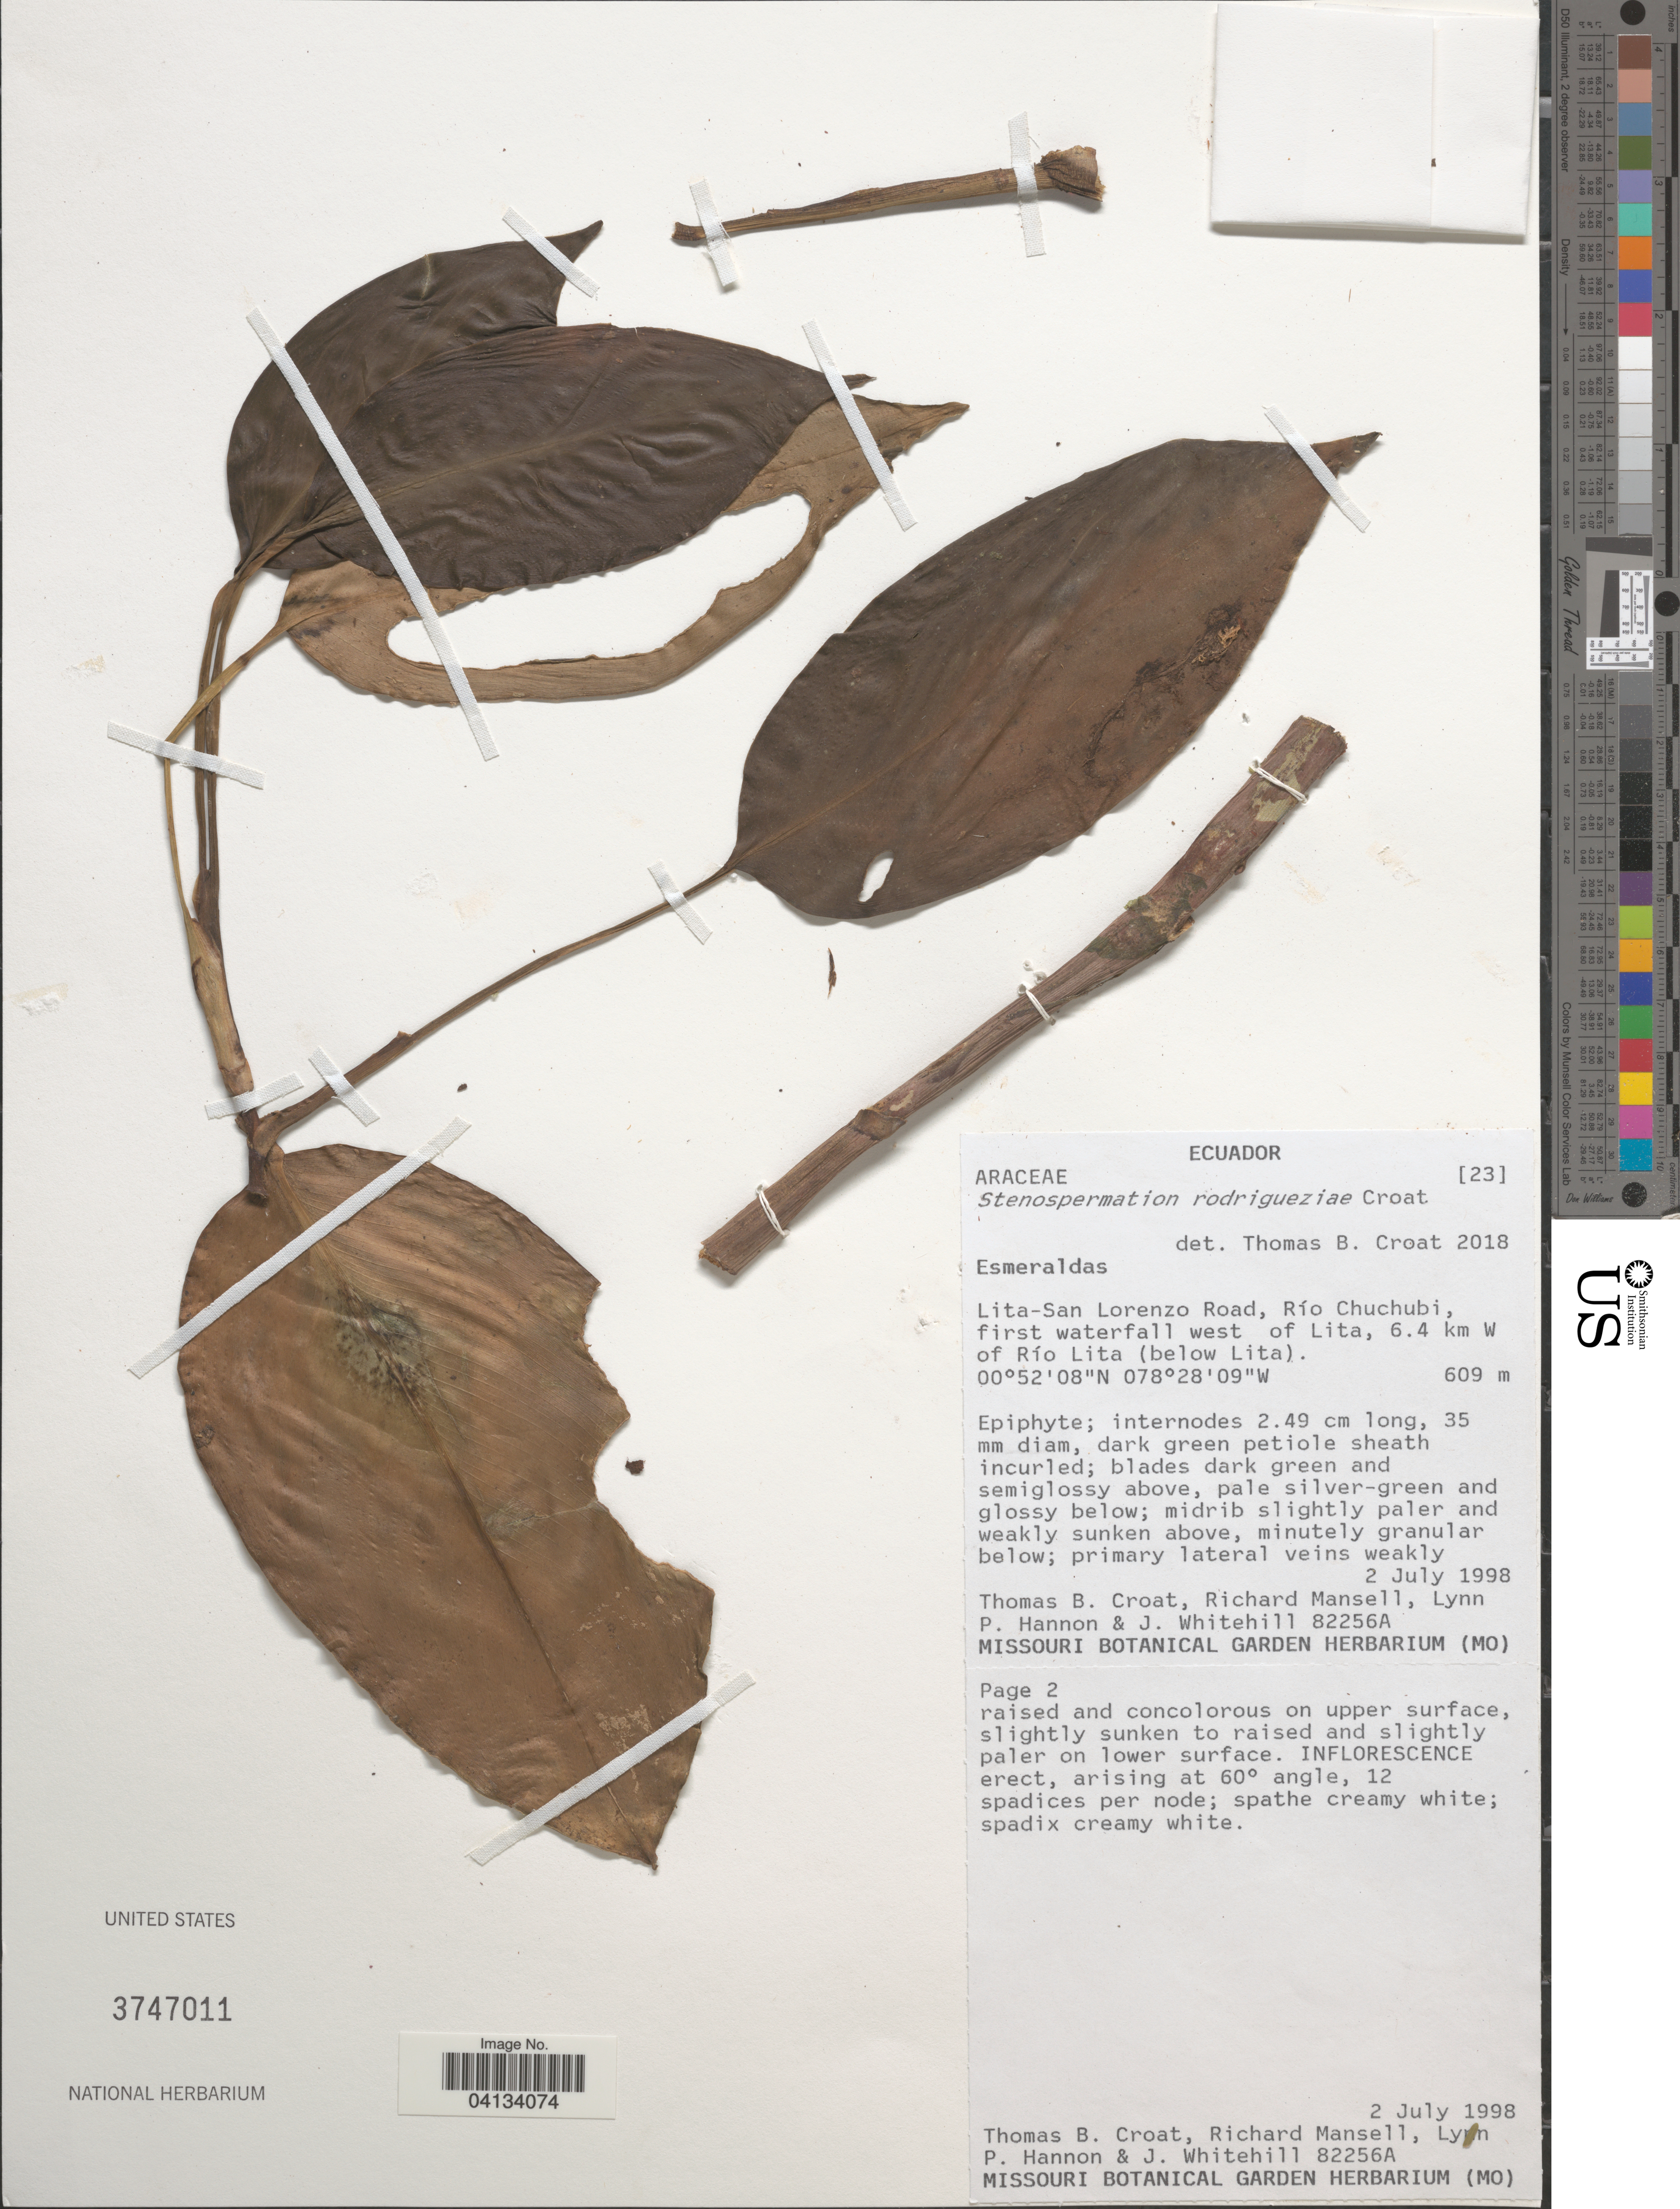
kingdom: Plantae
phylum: Tracheophyta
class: Liliopsida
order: Alismatales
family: Araceae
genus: Stenospermation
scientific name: Stenospermation rodrigueziae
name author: Croat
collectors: T. B. Croat, R. Mansell, L. Hannon & J. Whitehill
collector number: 82256A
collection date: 1998-07-02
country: Ecuador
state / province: Esmeraldas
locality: Lita-San Lorenzo Road, Río Chuchubi, first waterfall west of Lita, 6.4 km W of Río Lita (below Lita).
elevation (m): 609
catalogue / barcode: US 3747011